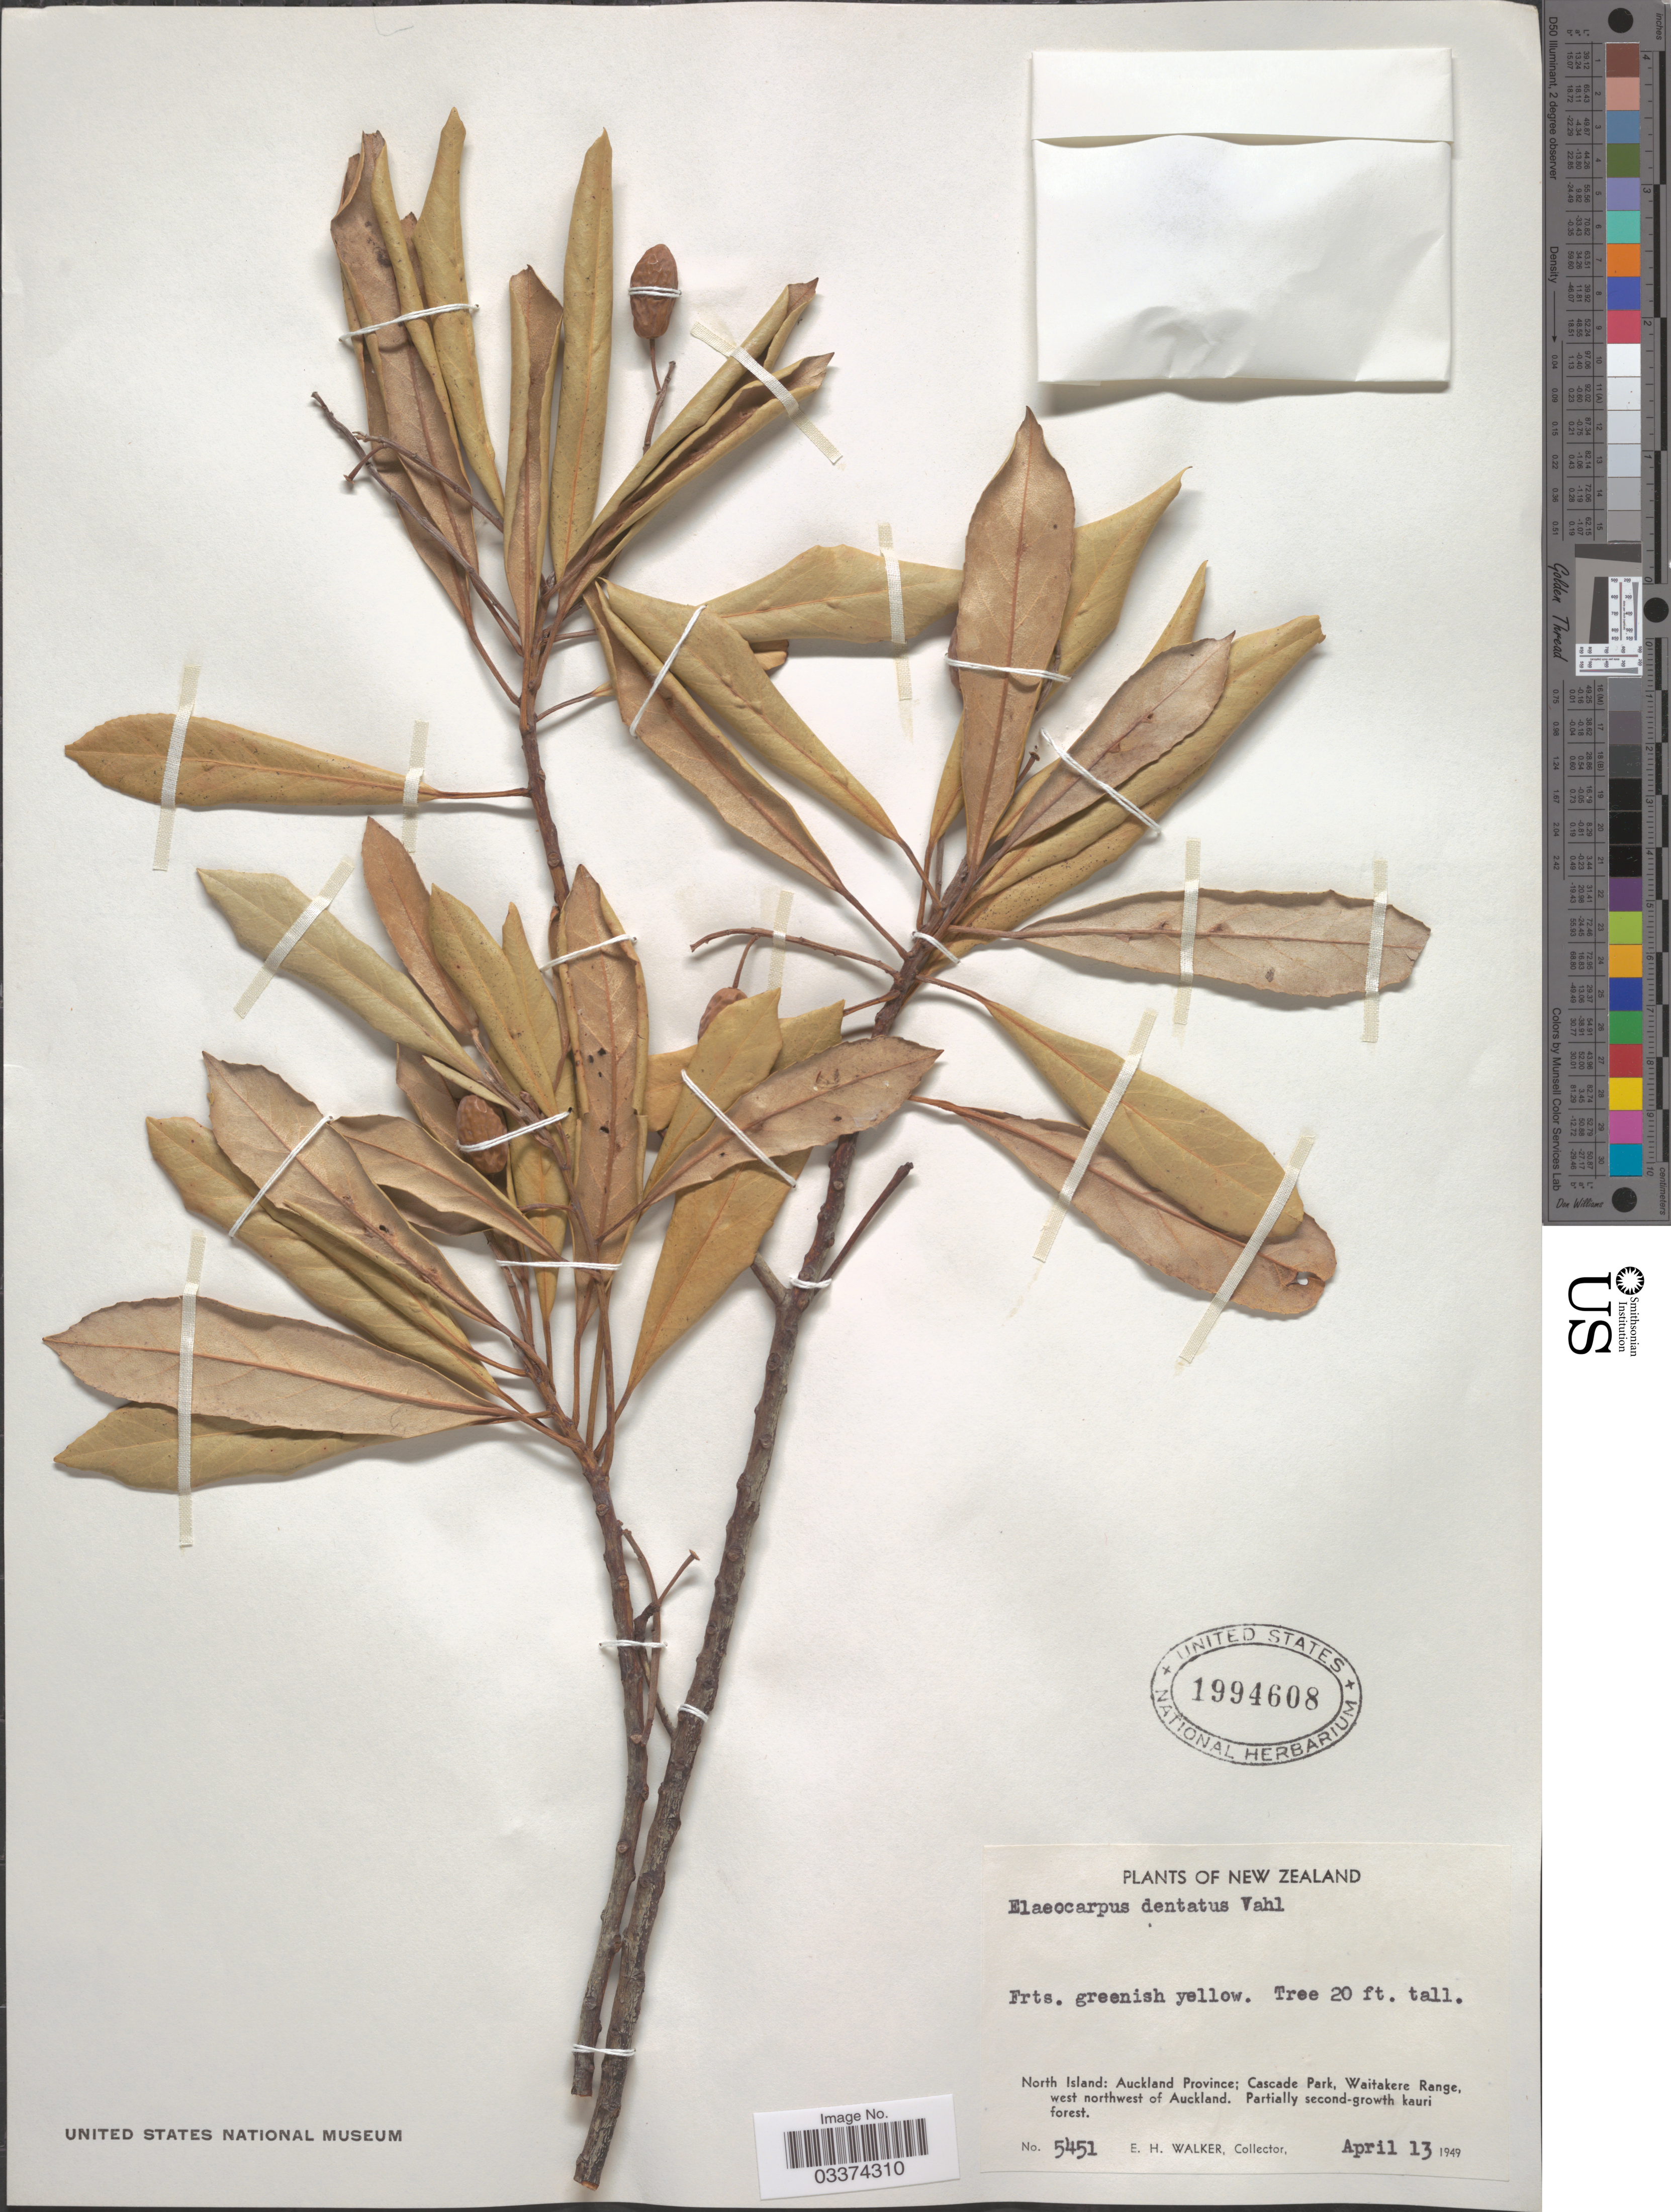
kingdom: Plantae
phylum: Tracheophyta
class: Magnoliopsida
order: Oxalidales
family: Elaeocarpaceae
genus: Elaeocarpus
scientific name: Elaeocarpus dentatus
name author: (J.R. Forst. & G. Forst.) Vahl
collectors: E. H. Walker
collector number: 5451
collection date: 1949-04-13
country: New Zealand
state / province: Auckland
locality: North Island: Auckland Province; Cascade Park, Waitakere Range, west northwest of Auckland.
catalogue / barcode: US 1994608